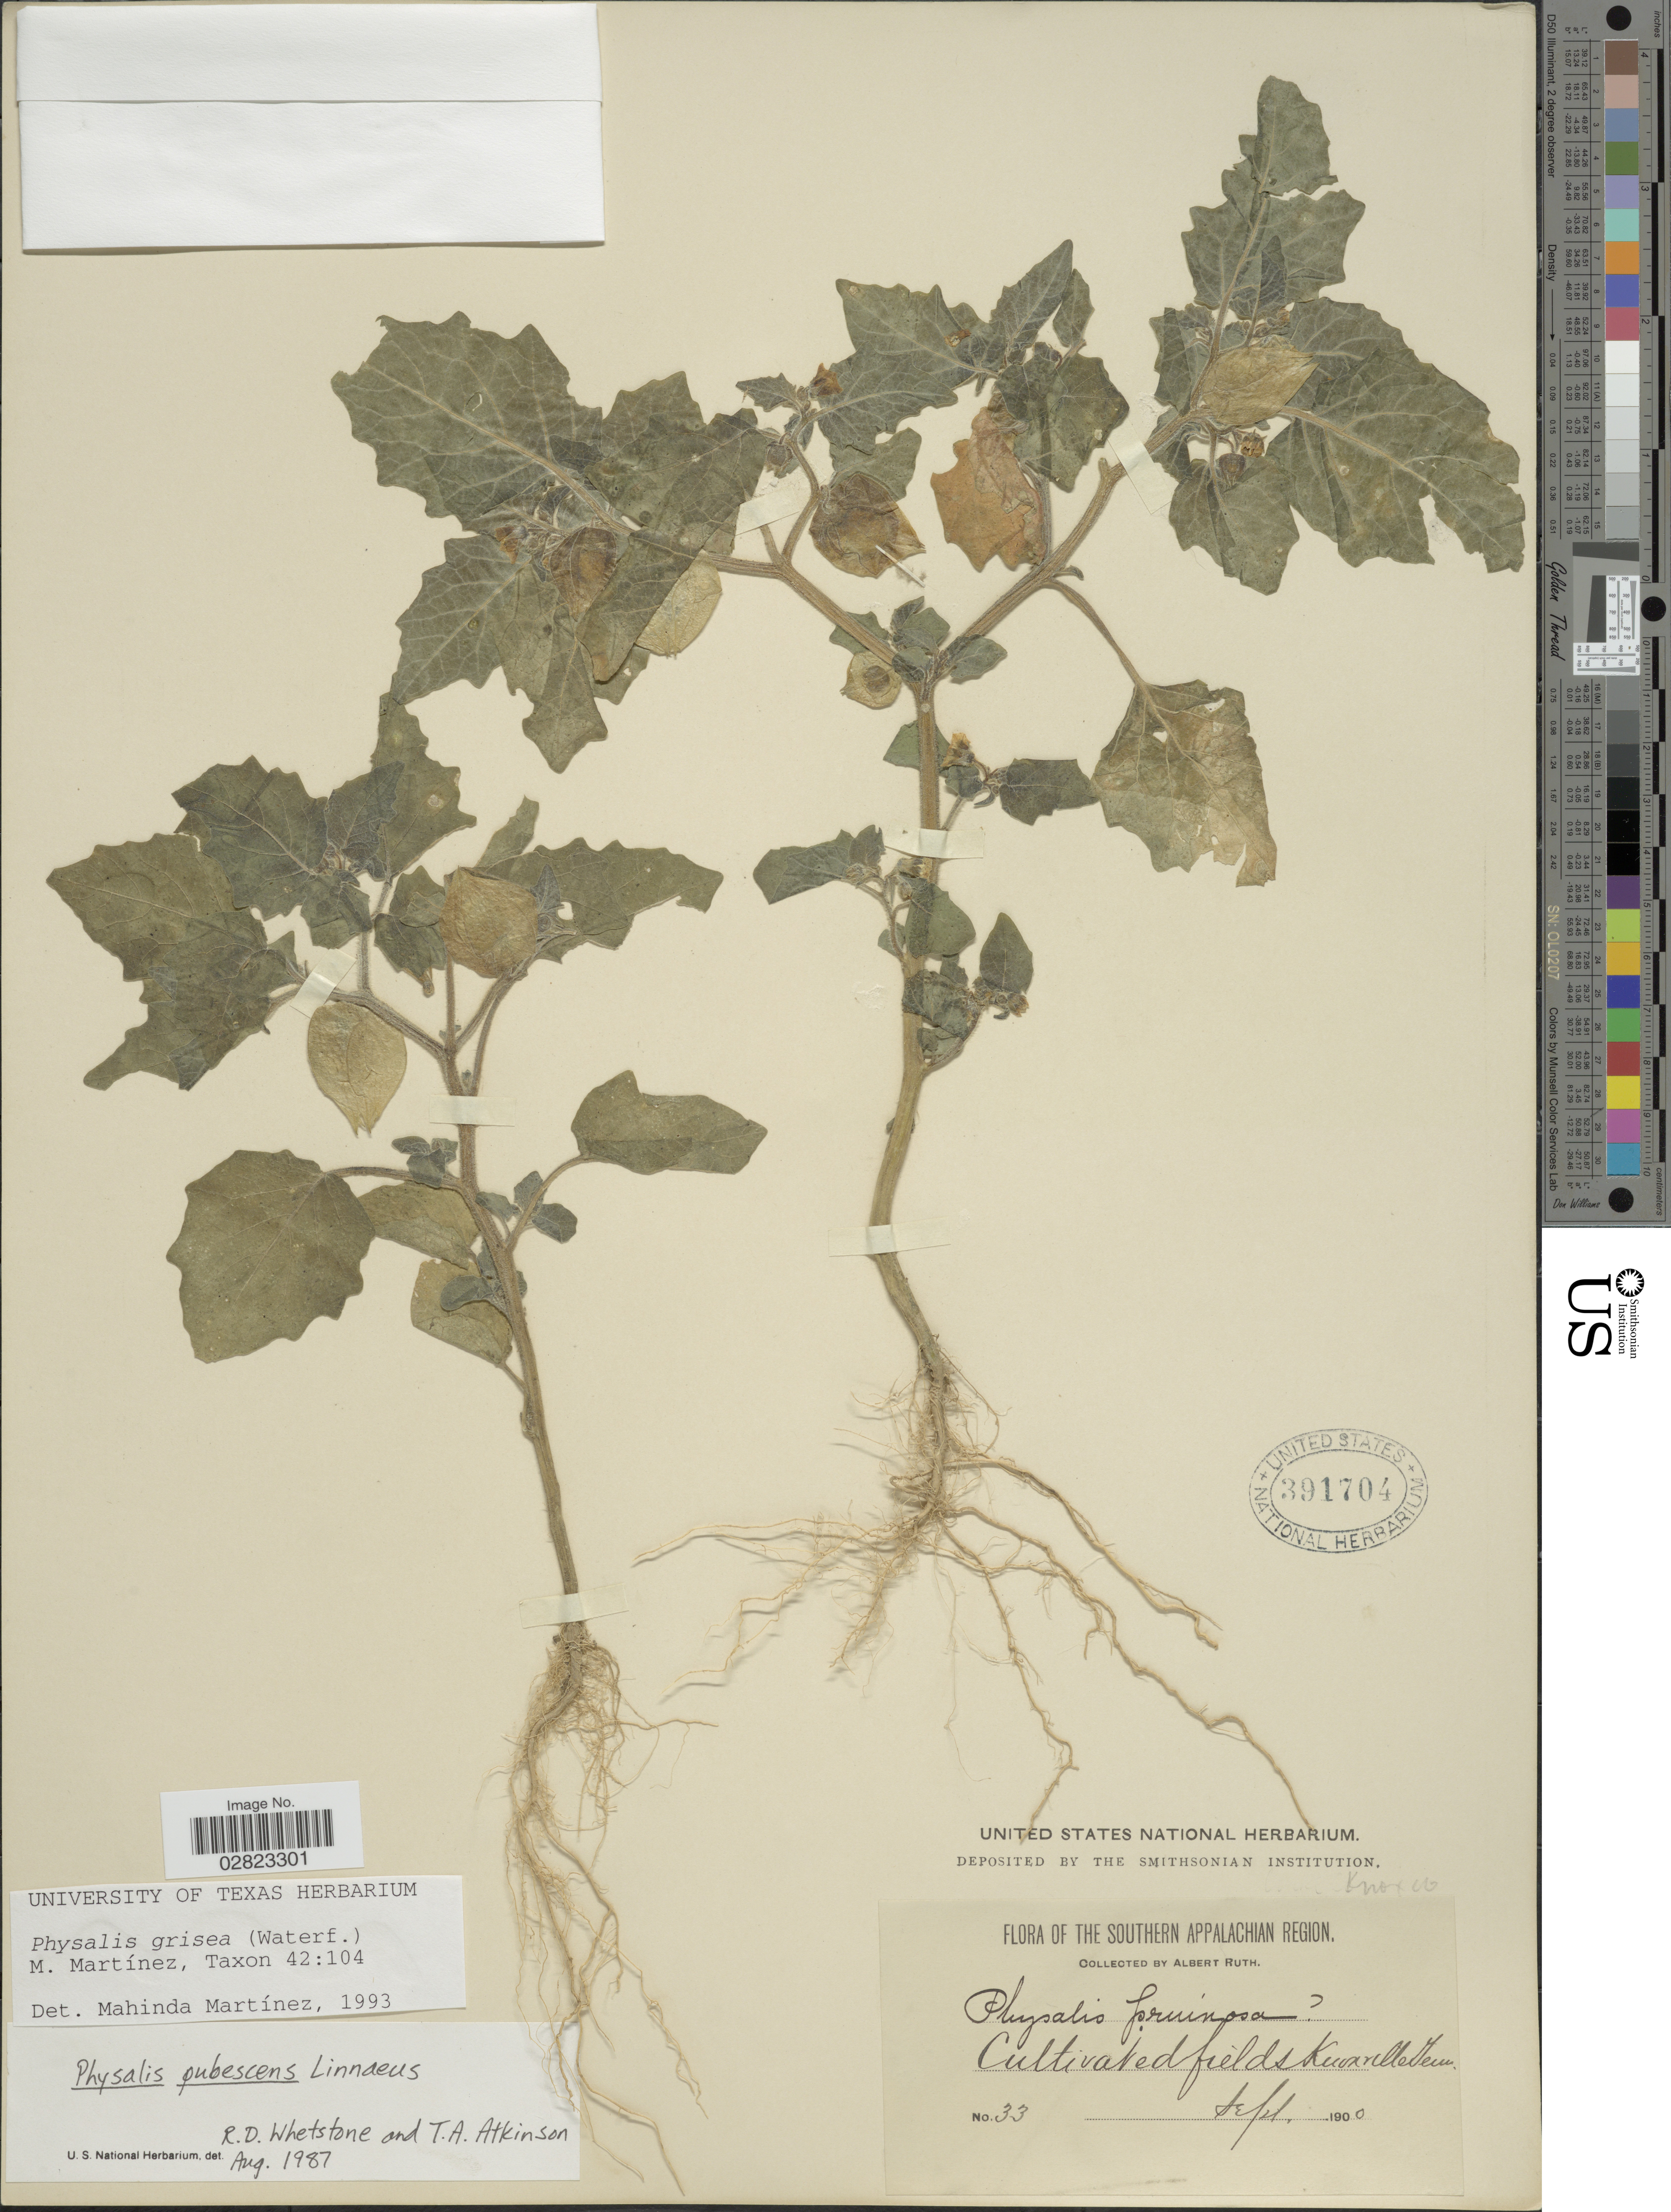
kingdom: Plantae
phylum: Tracheophyta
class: Magnoliopsida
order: Solanales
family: Solanaceae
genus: Physalis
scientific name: Physalis grisea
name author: (Waterf.) M. Martinez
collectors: A. Ruth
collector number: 33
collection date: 1900-09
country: United States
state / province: Tennessee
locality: Southern Appalachian Region. Cultivated fields Knoxville. Knox Co.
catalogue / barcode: US 391704